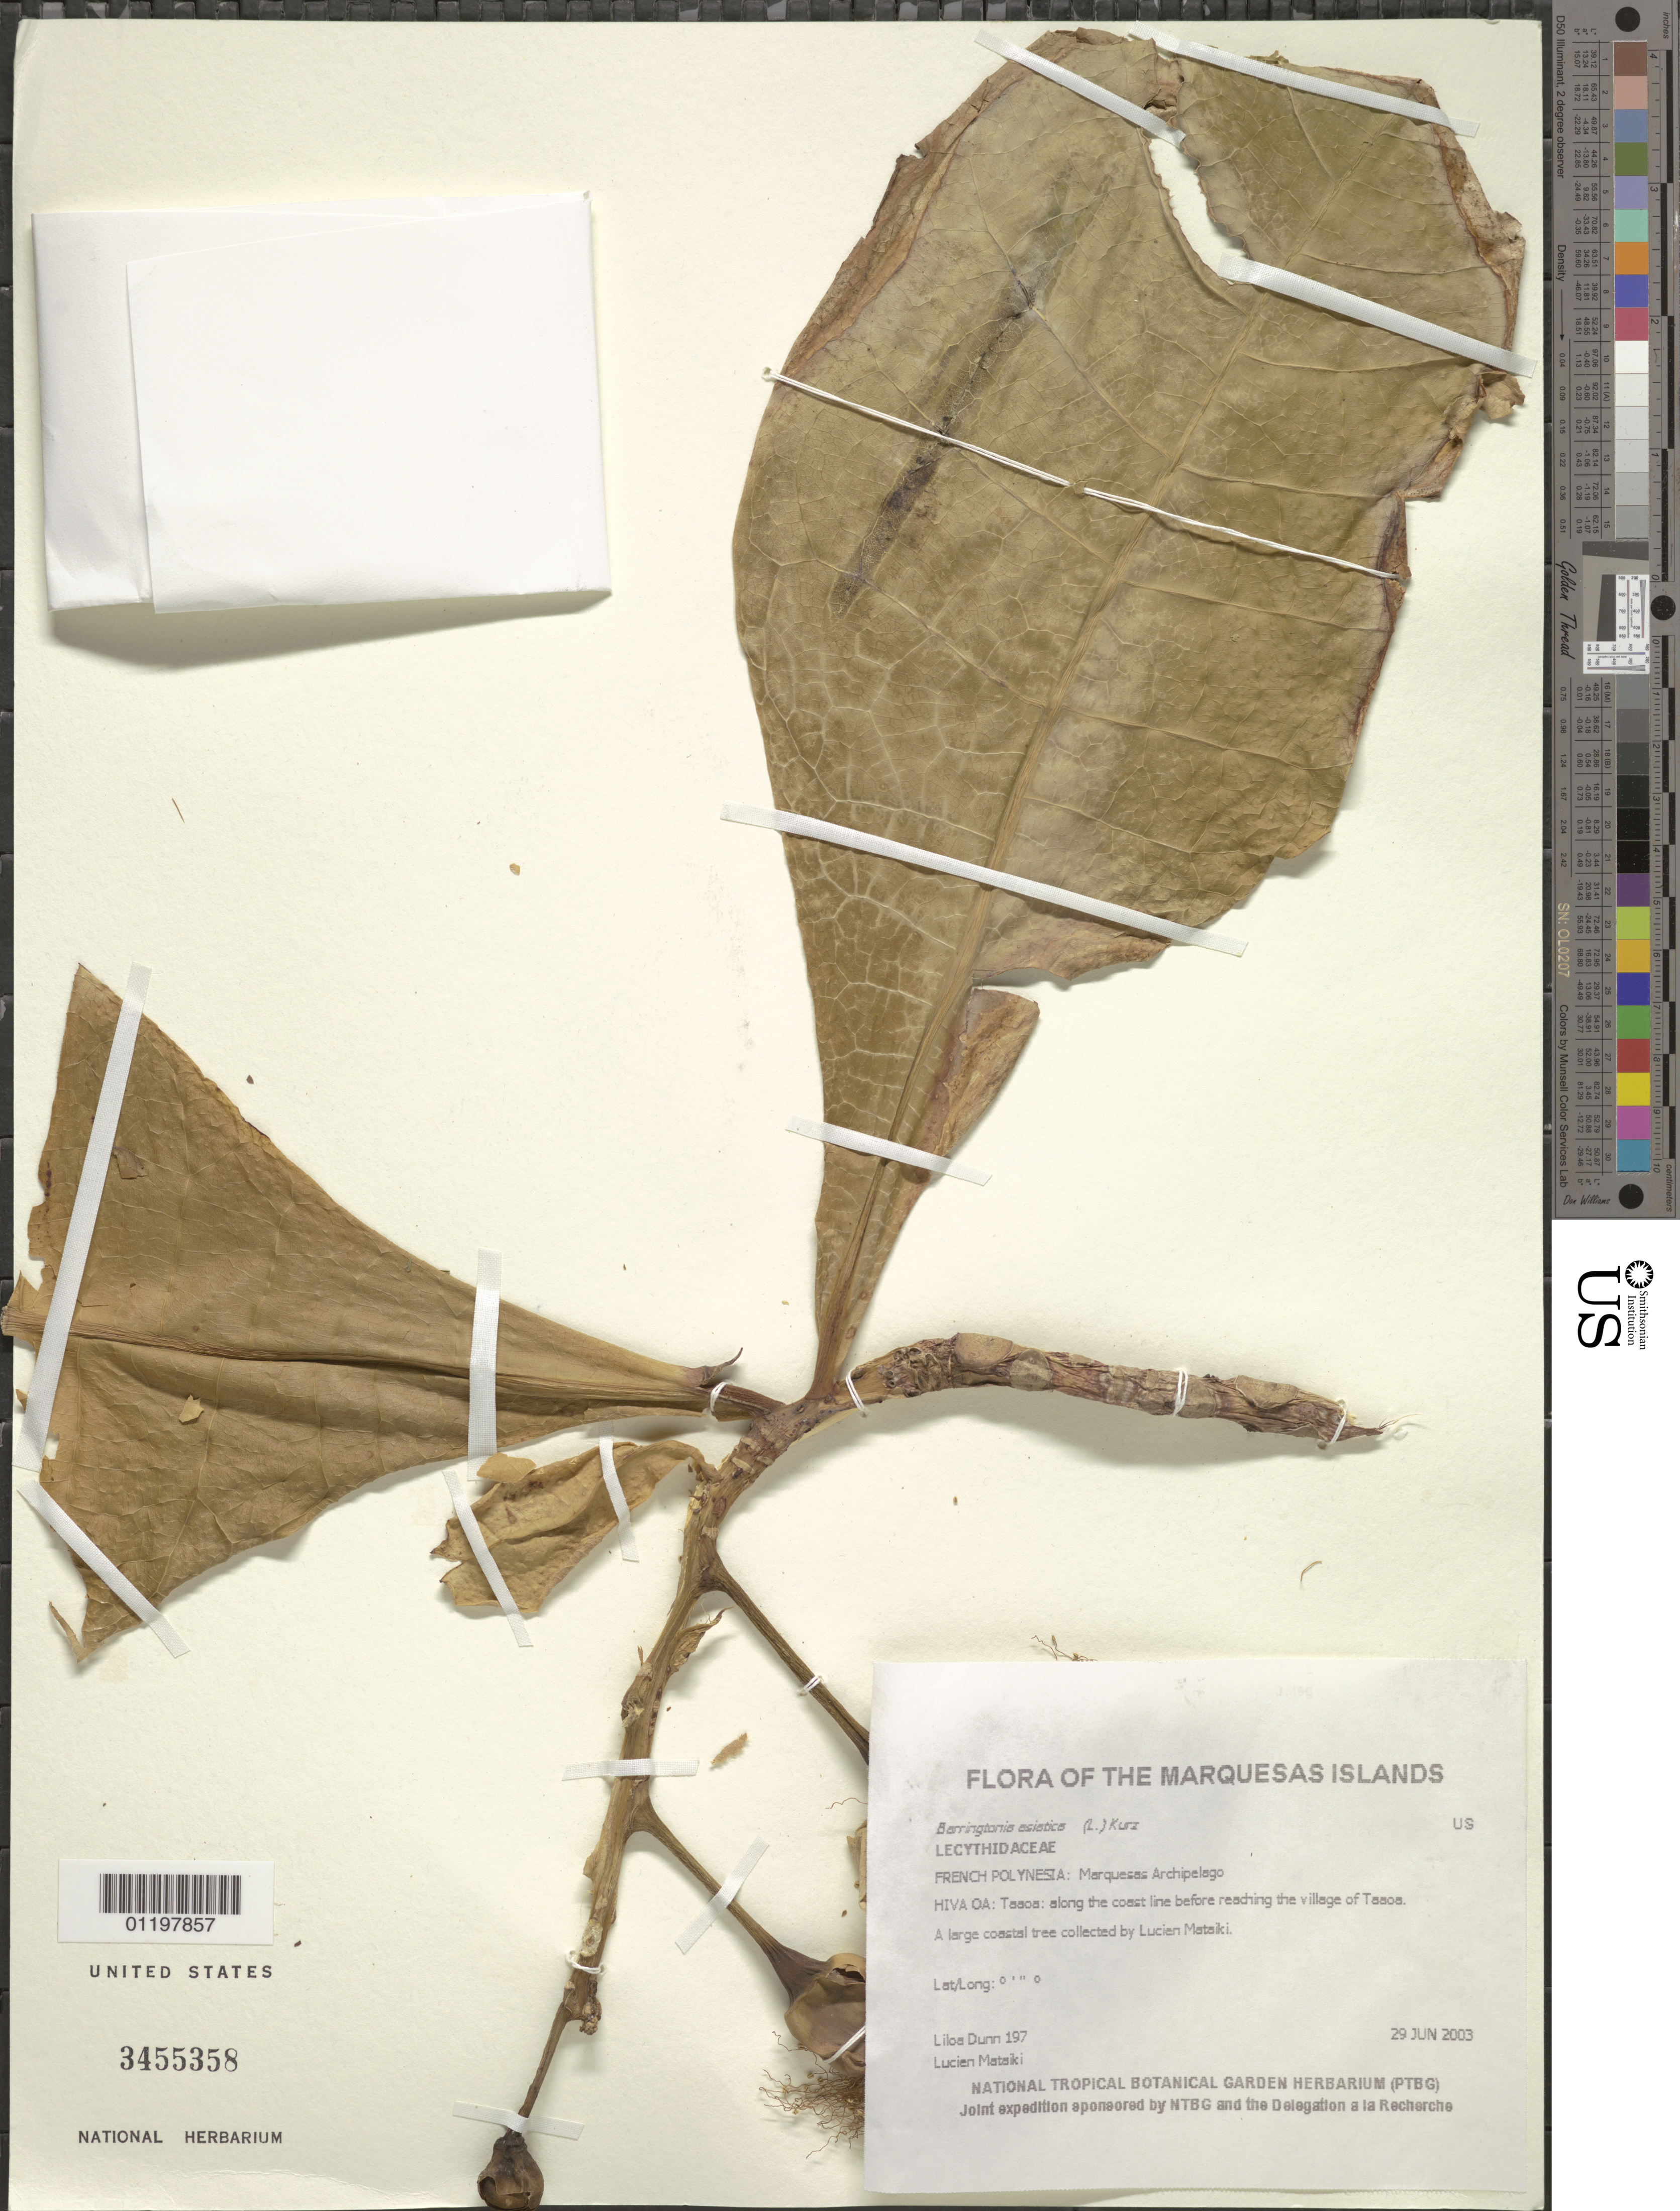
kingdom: Plantae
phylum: Tracheophyta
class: Magnoliopsida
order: Ericales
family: Lecythidaceae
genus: Barringtonia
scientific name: Barringtonia asiatica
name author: (L.) Kurz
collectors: L. Dunn & L. Mataiki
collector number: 197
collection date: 2003-06-29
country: French Polynesia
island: Hiva Oa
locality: Taaoa: along the coast line before reaching the village of Taaoa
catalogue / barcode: US 3455358